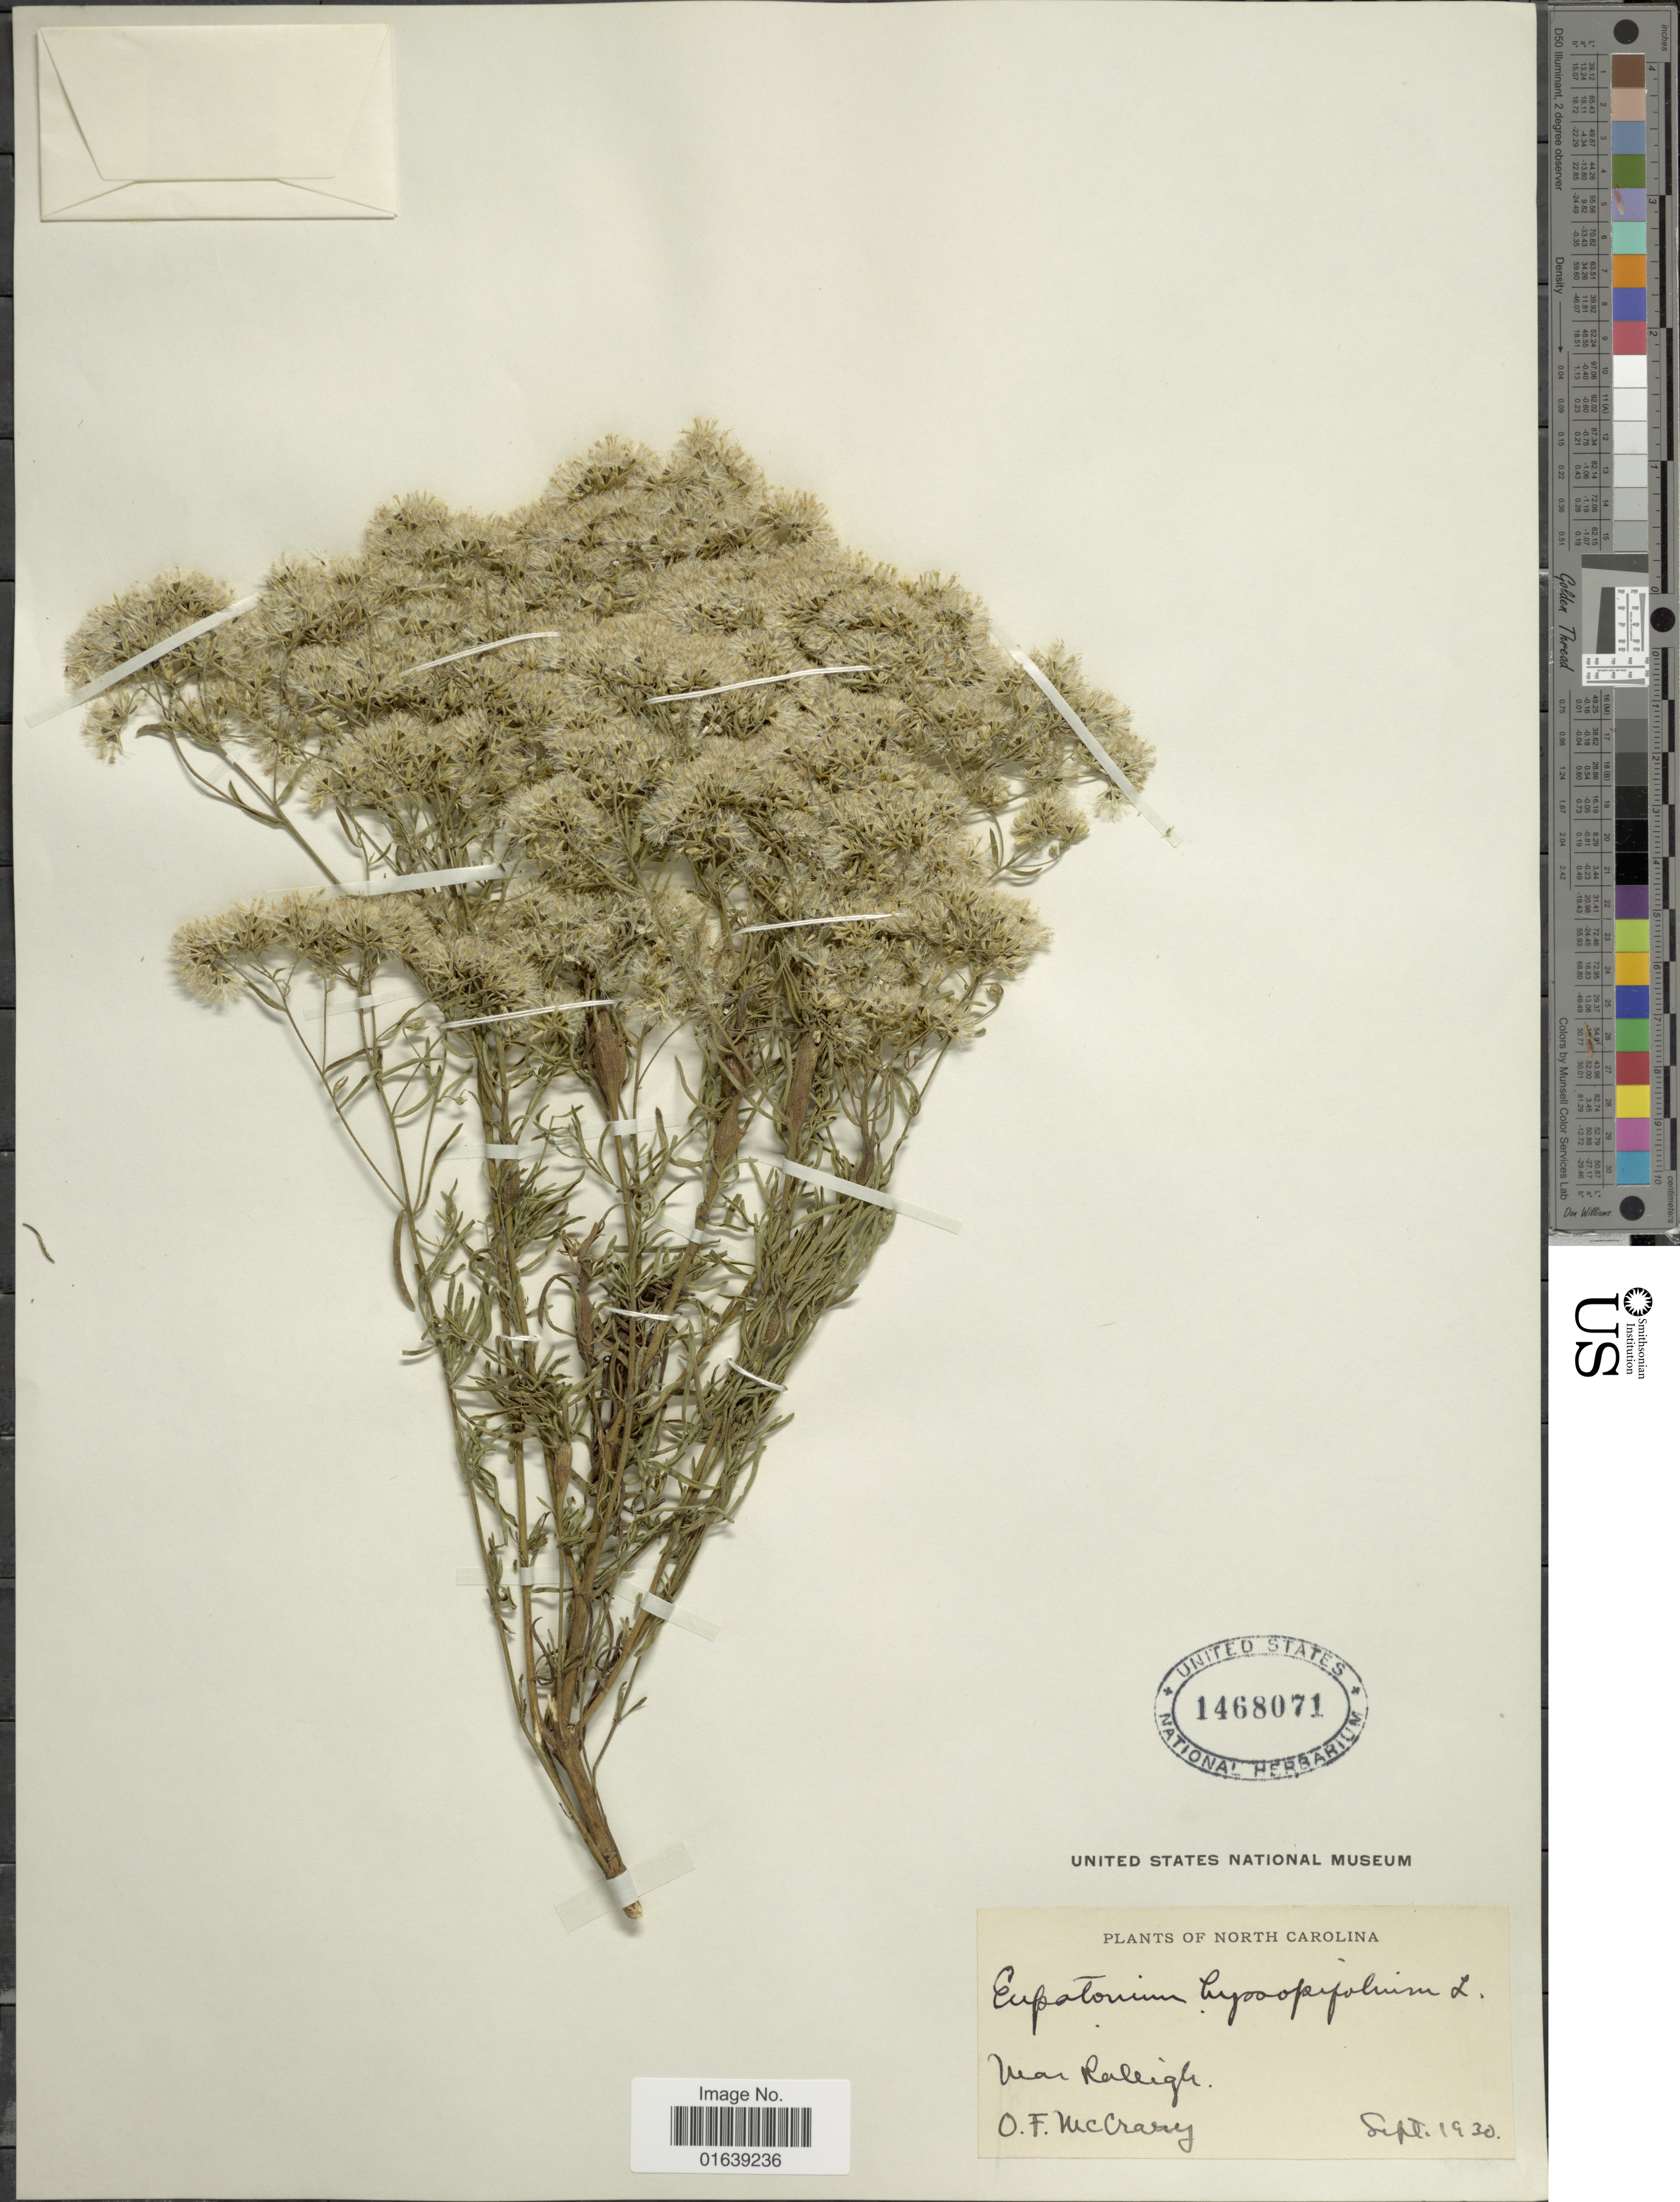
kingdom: Plantae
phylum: Tracheophyta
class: Magnoliopsida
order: Asterales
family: Asteraceae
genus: Eupatorium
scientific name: Eupatorium hyssopifolium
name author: L.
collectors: O. McCrary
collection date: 1930-09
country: United States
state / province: North Carolina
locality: Near Raleigh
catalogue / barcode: US 1468071